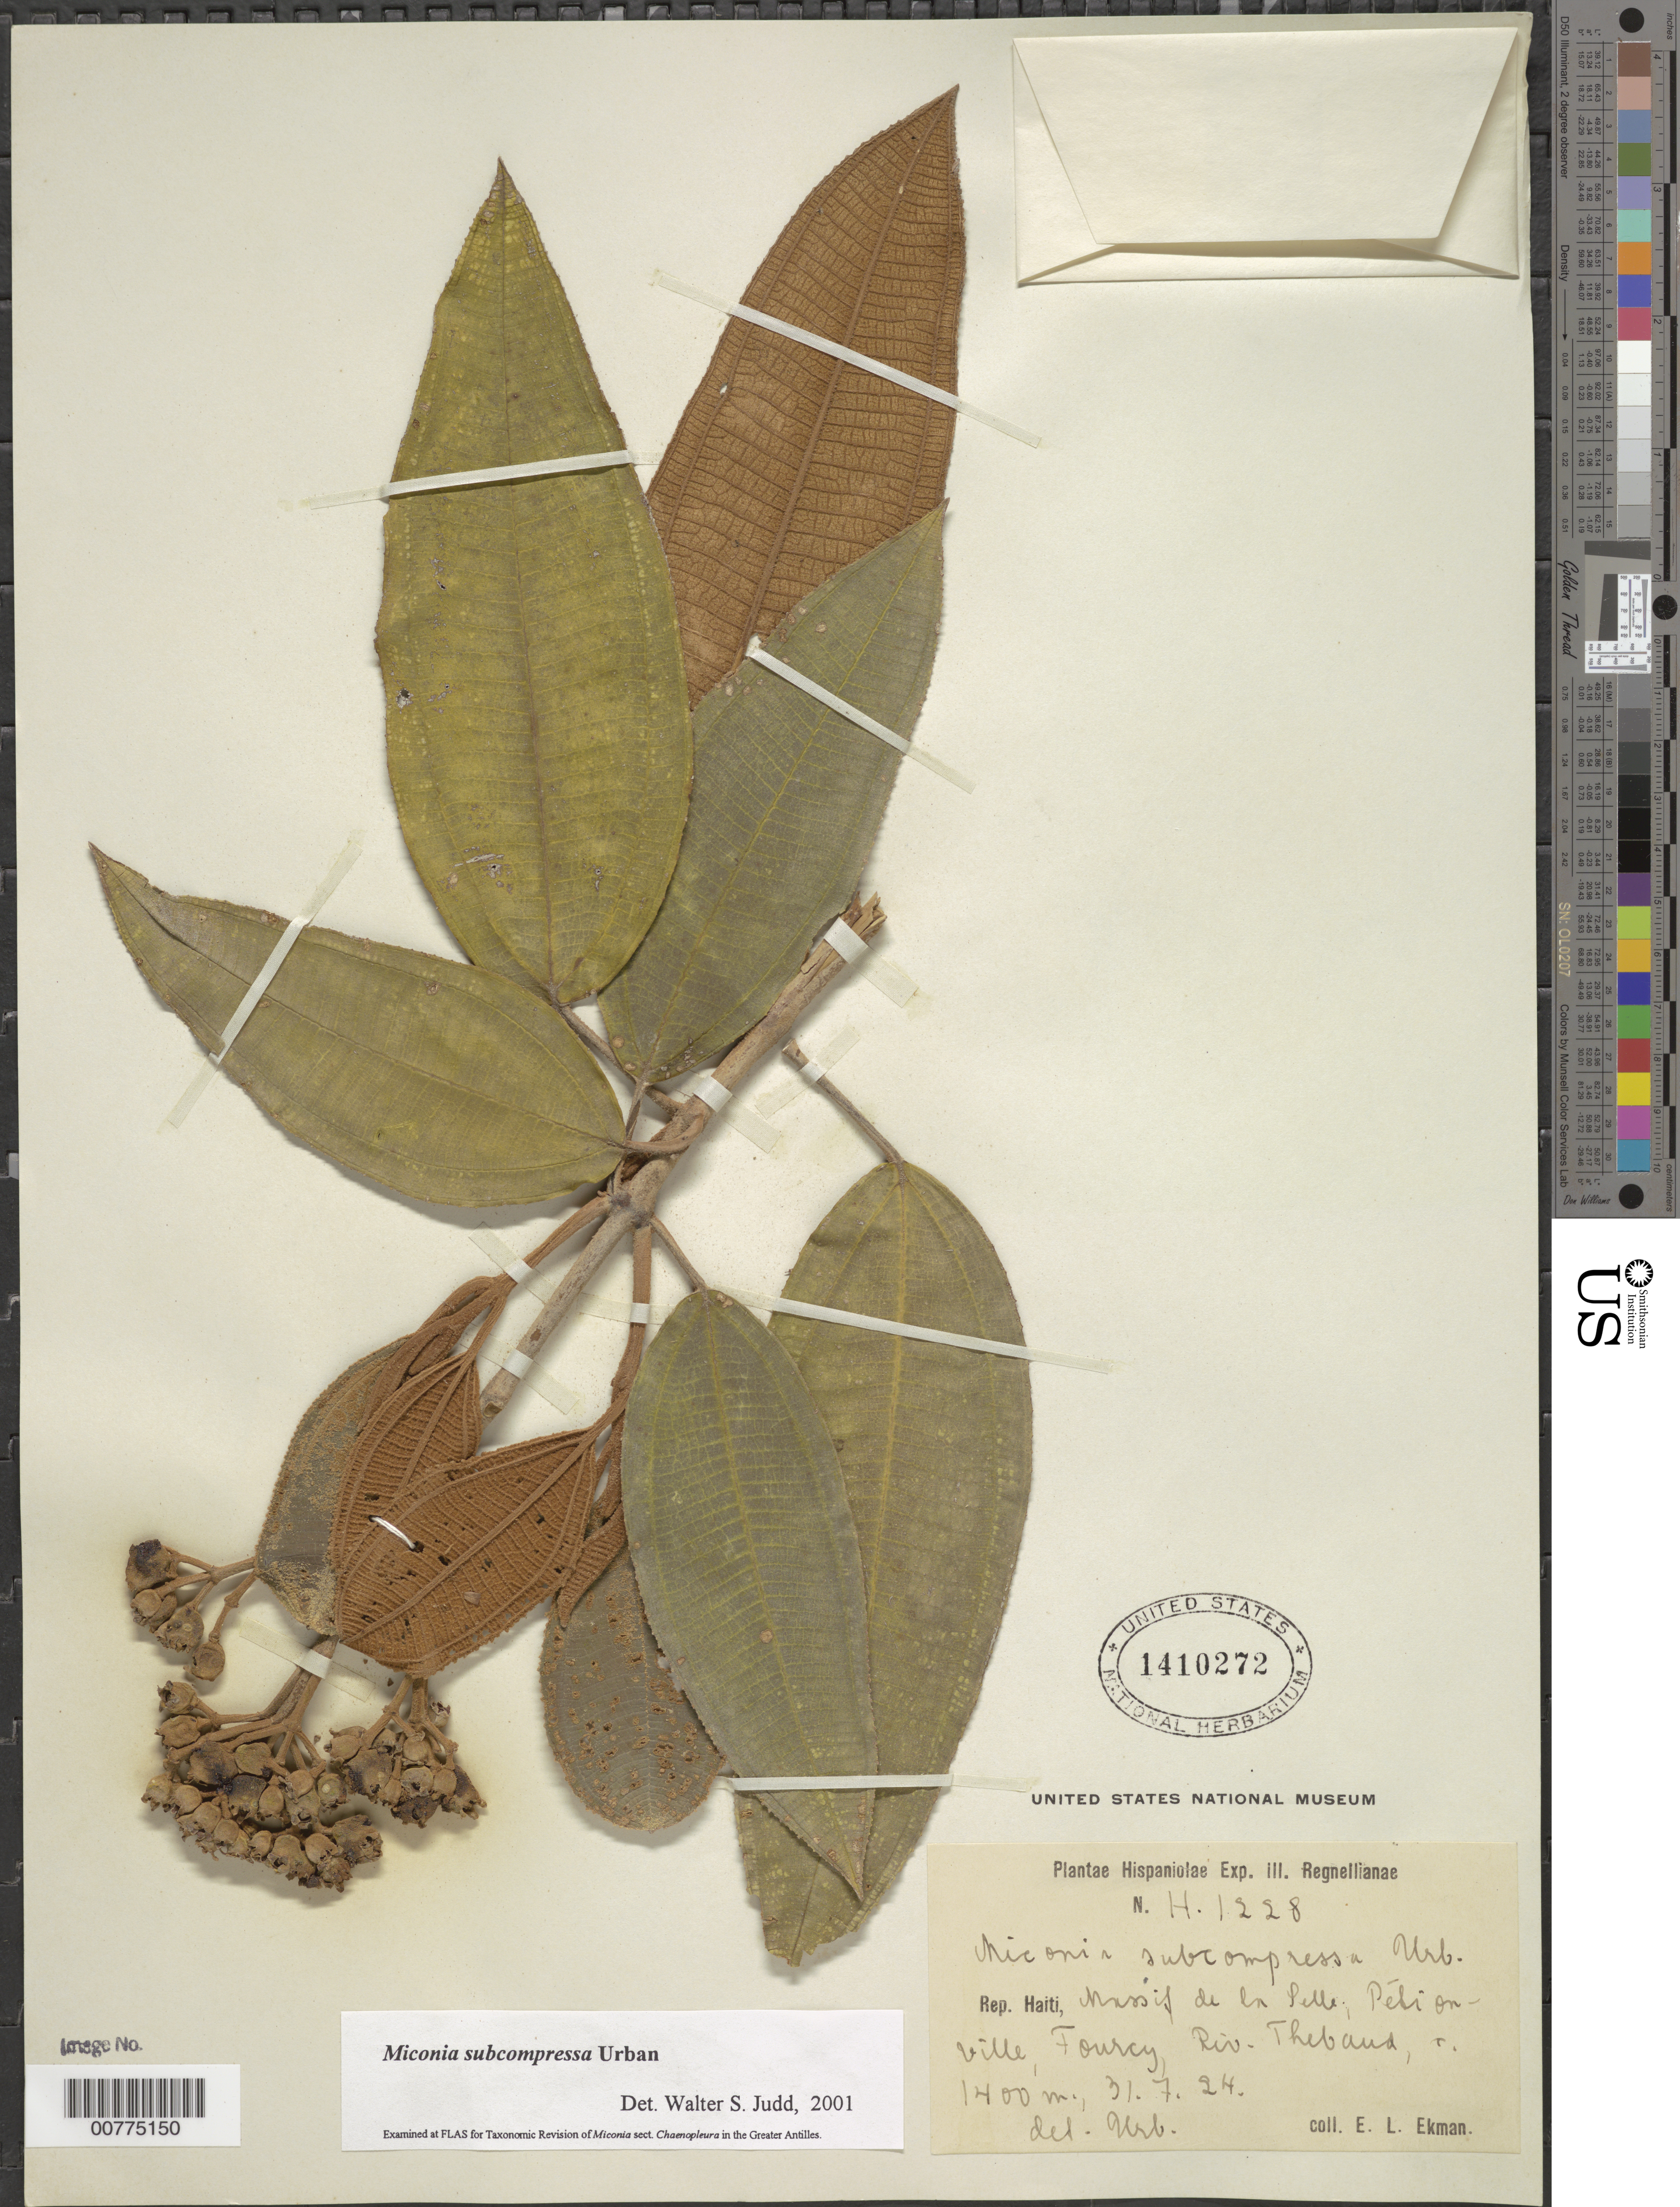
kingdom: Plantae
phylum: Tracheophyta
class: Magnoliopsida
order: Myrtales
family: Melastomataceae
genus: Miconia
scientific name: Miconia subcompressa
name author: Urb.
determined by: Judd, Walter S.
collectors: E. L. Ekman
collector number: H 1228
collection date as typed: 31 Jul 1924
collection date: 1924-07-31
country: Haiti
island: Hispaniola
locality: Massif de la Selle, Pétionville, Fourcy, Riv. Thebaud.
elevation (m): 1400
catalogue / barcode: US 1410272